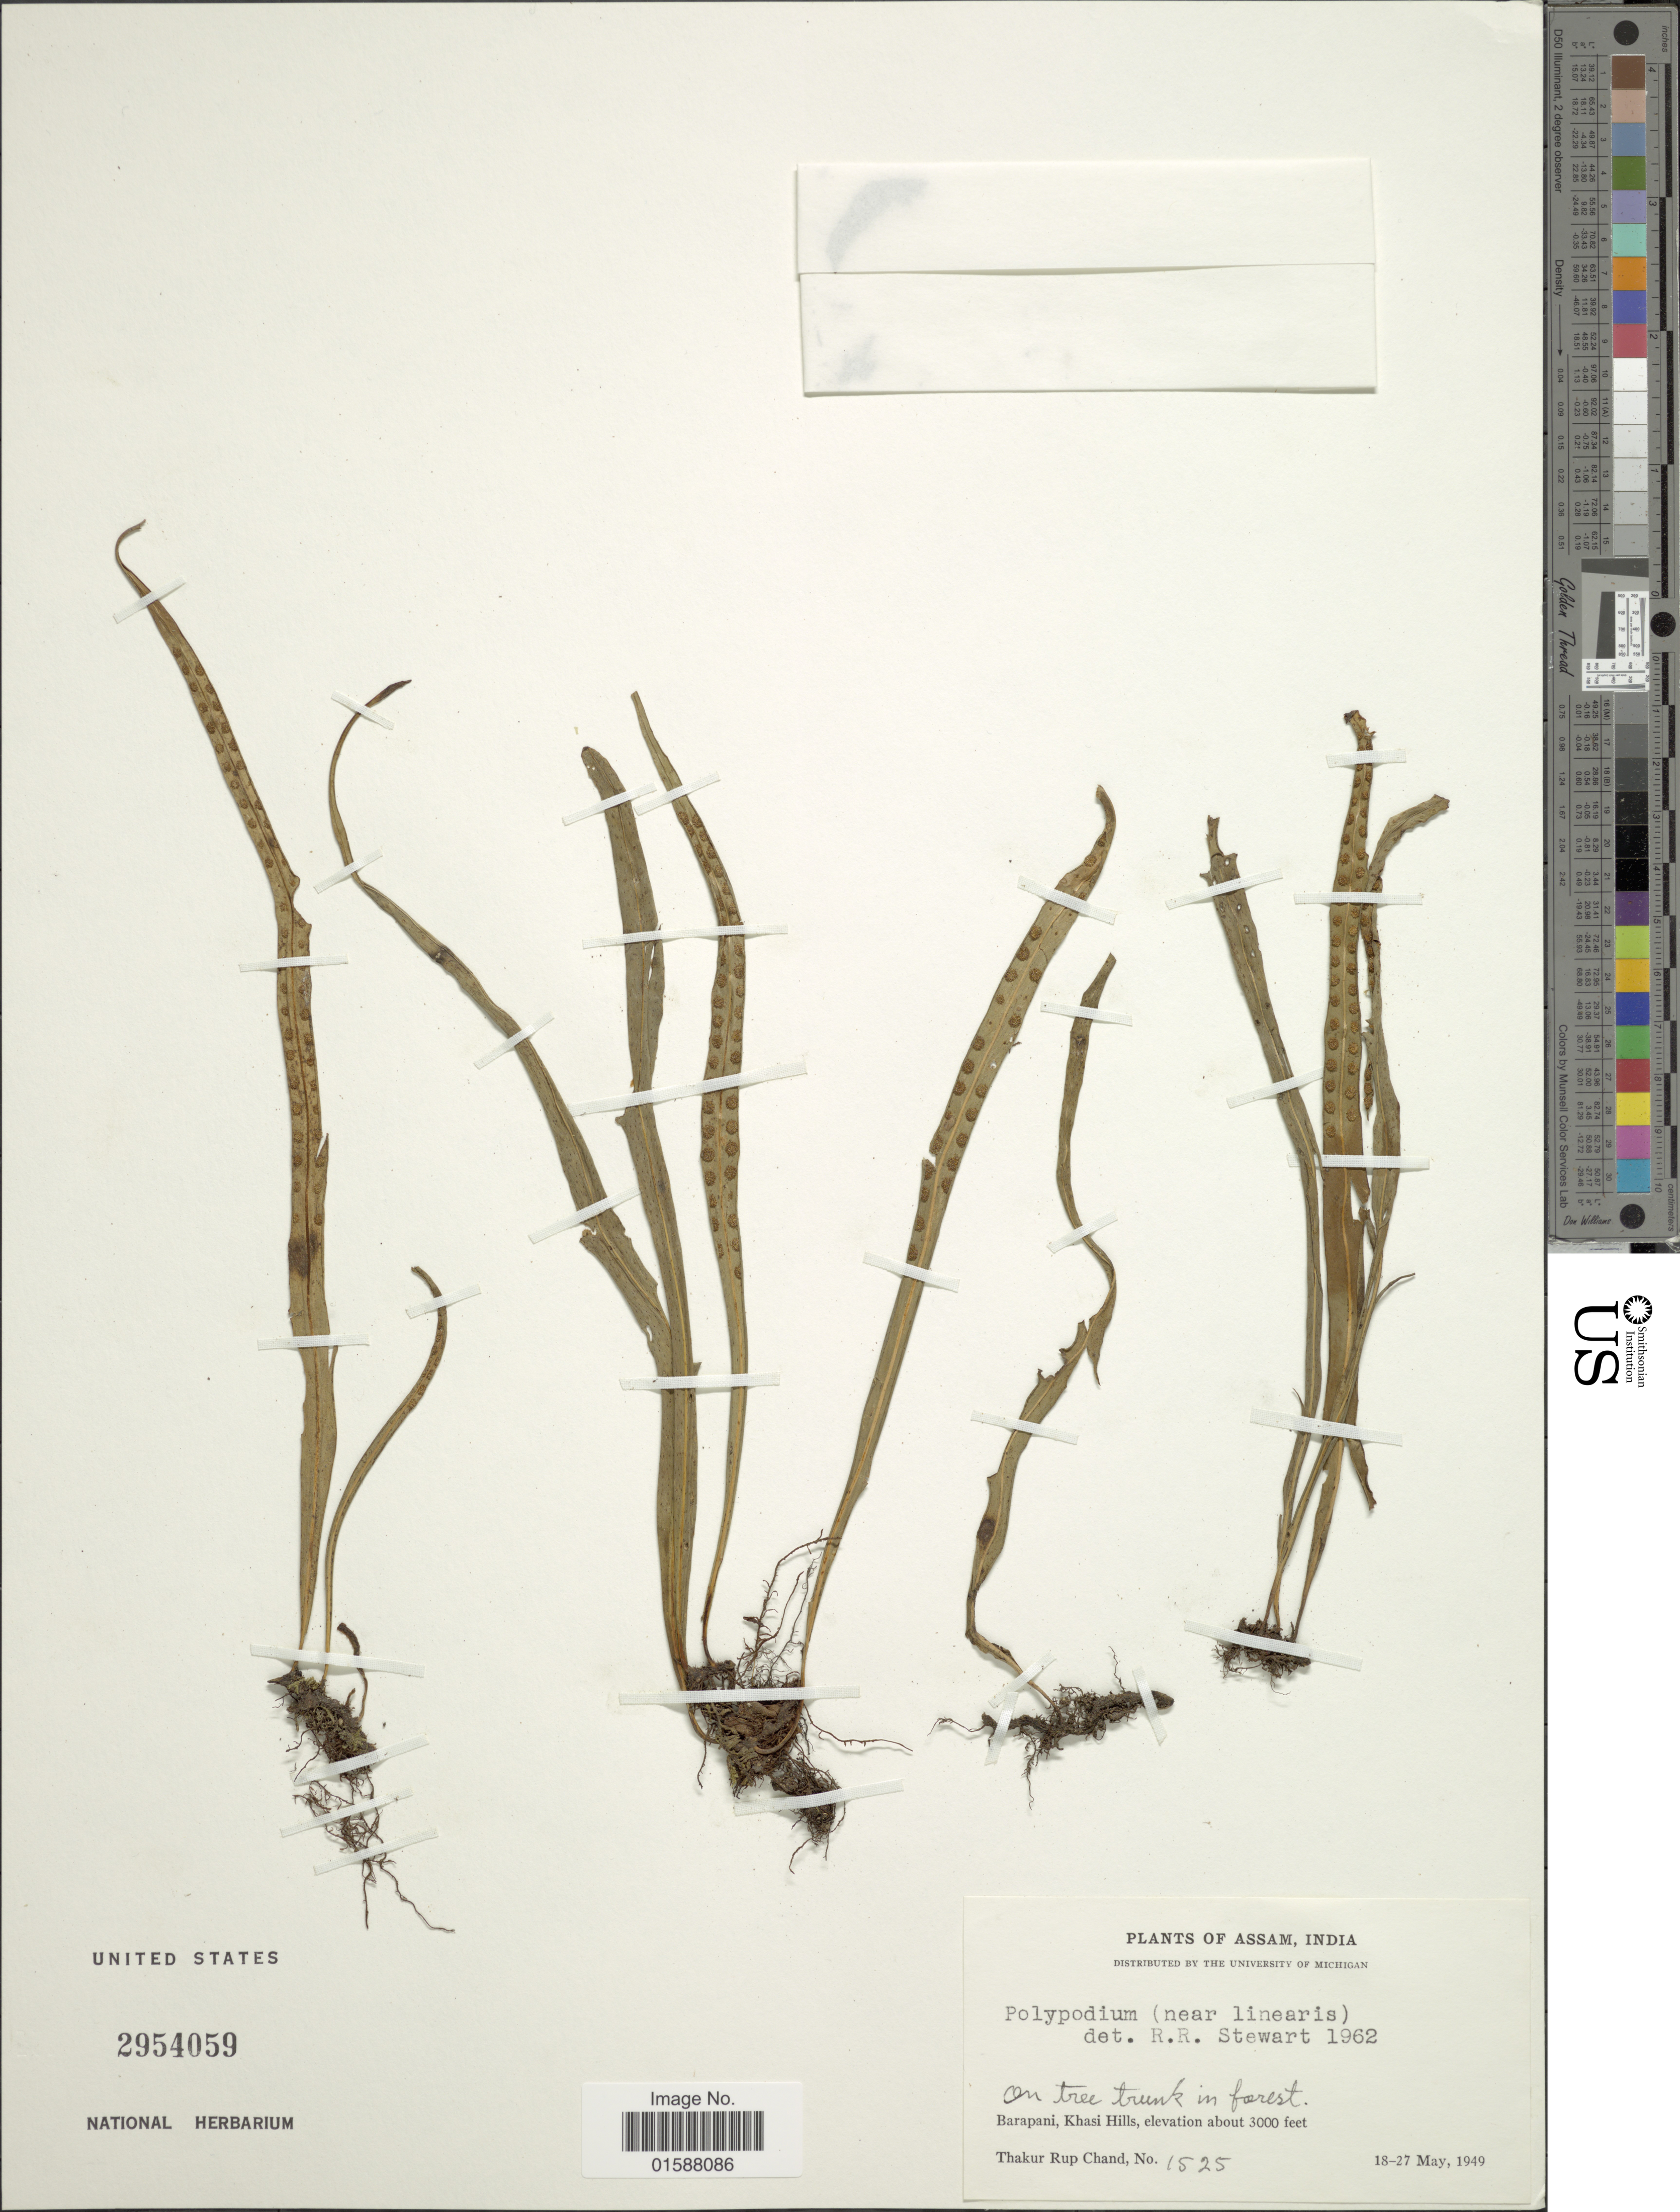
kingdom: Plantae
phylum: Tracheophyta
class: Polypodiopsida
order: Polypodiales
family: Polypodiaceae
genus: Lepisorus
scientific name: Lepisorus thunbergianus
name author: (Kaulf.) Ching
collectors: T. R. Chand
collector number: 1525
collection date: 1949-05-18/1949-05-27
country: India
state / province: Meghalaya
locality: Barapani, Khasi Hills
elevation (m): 914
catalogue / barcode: US 2954059